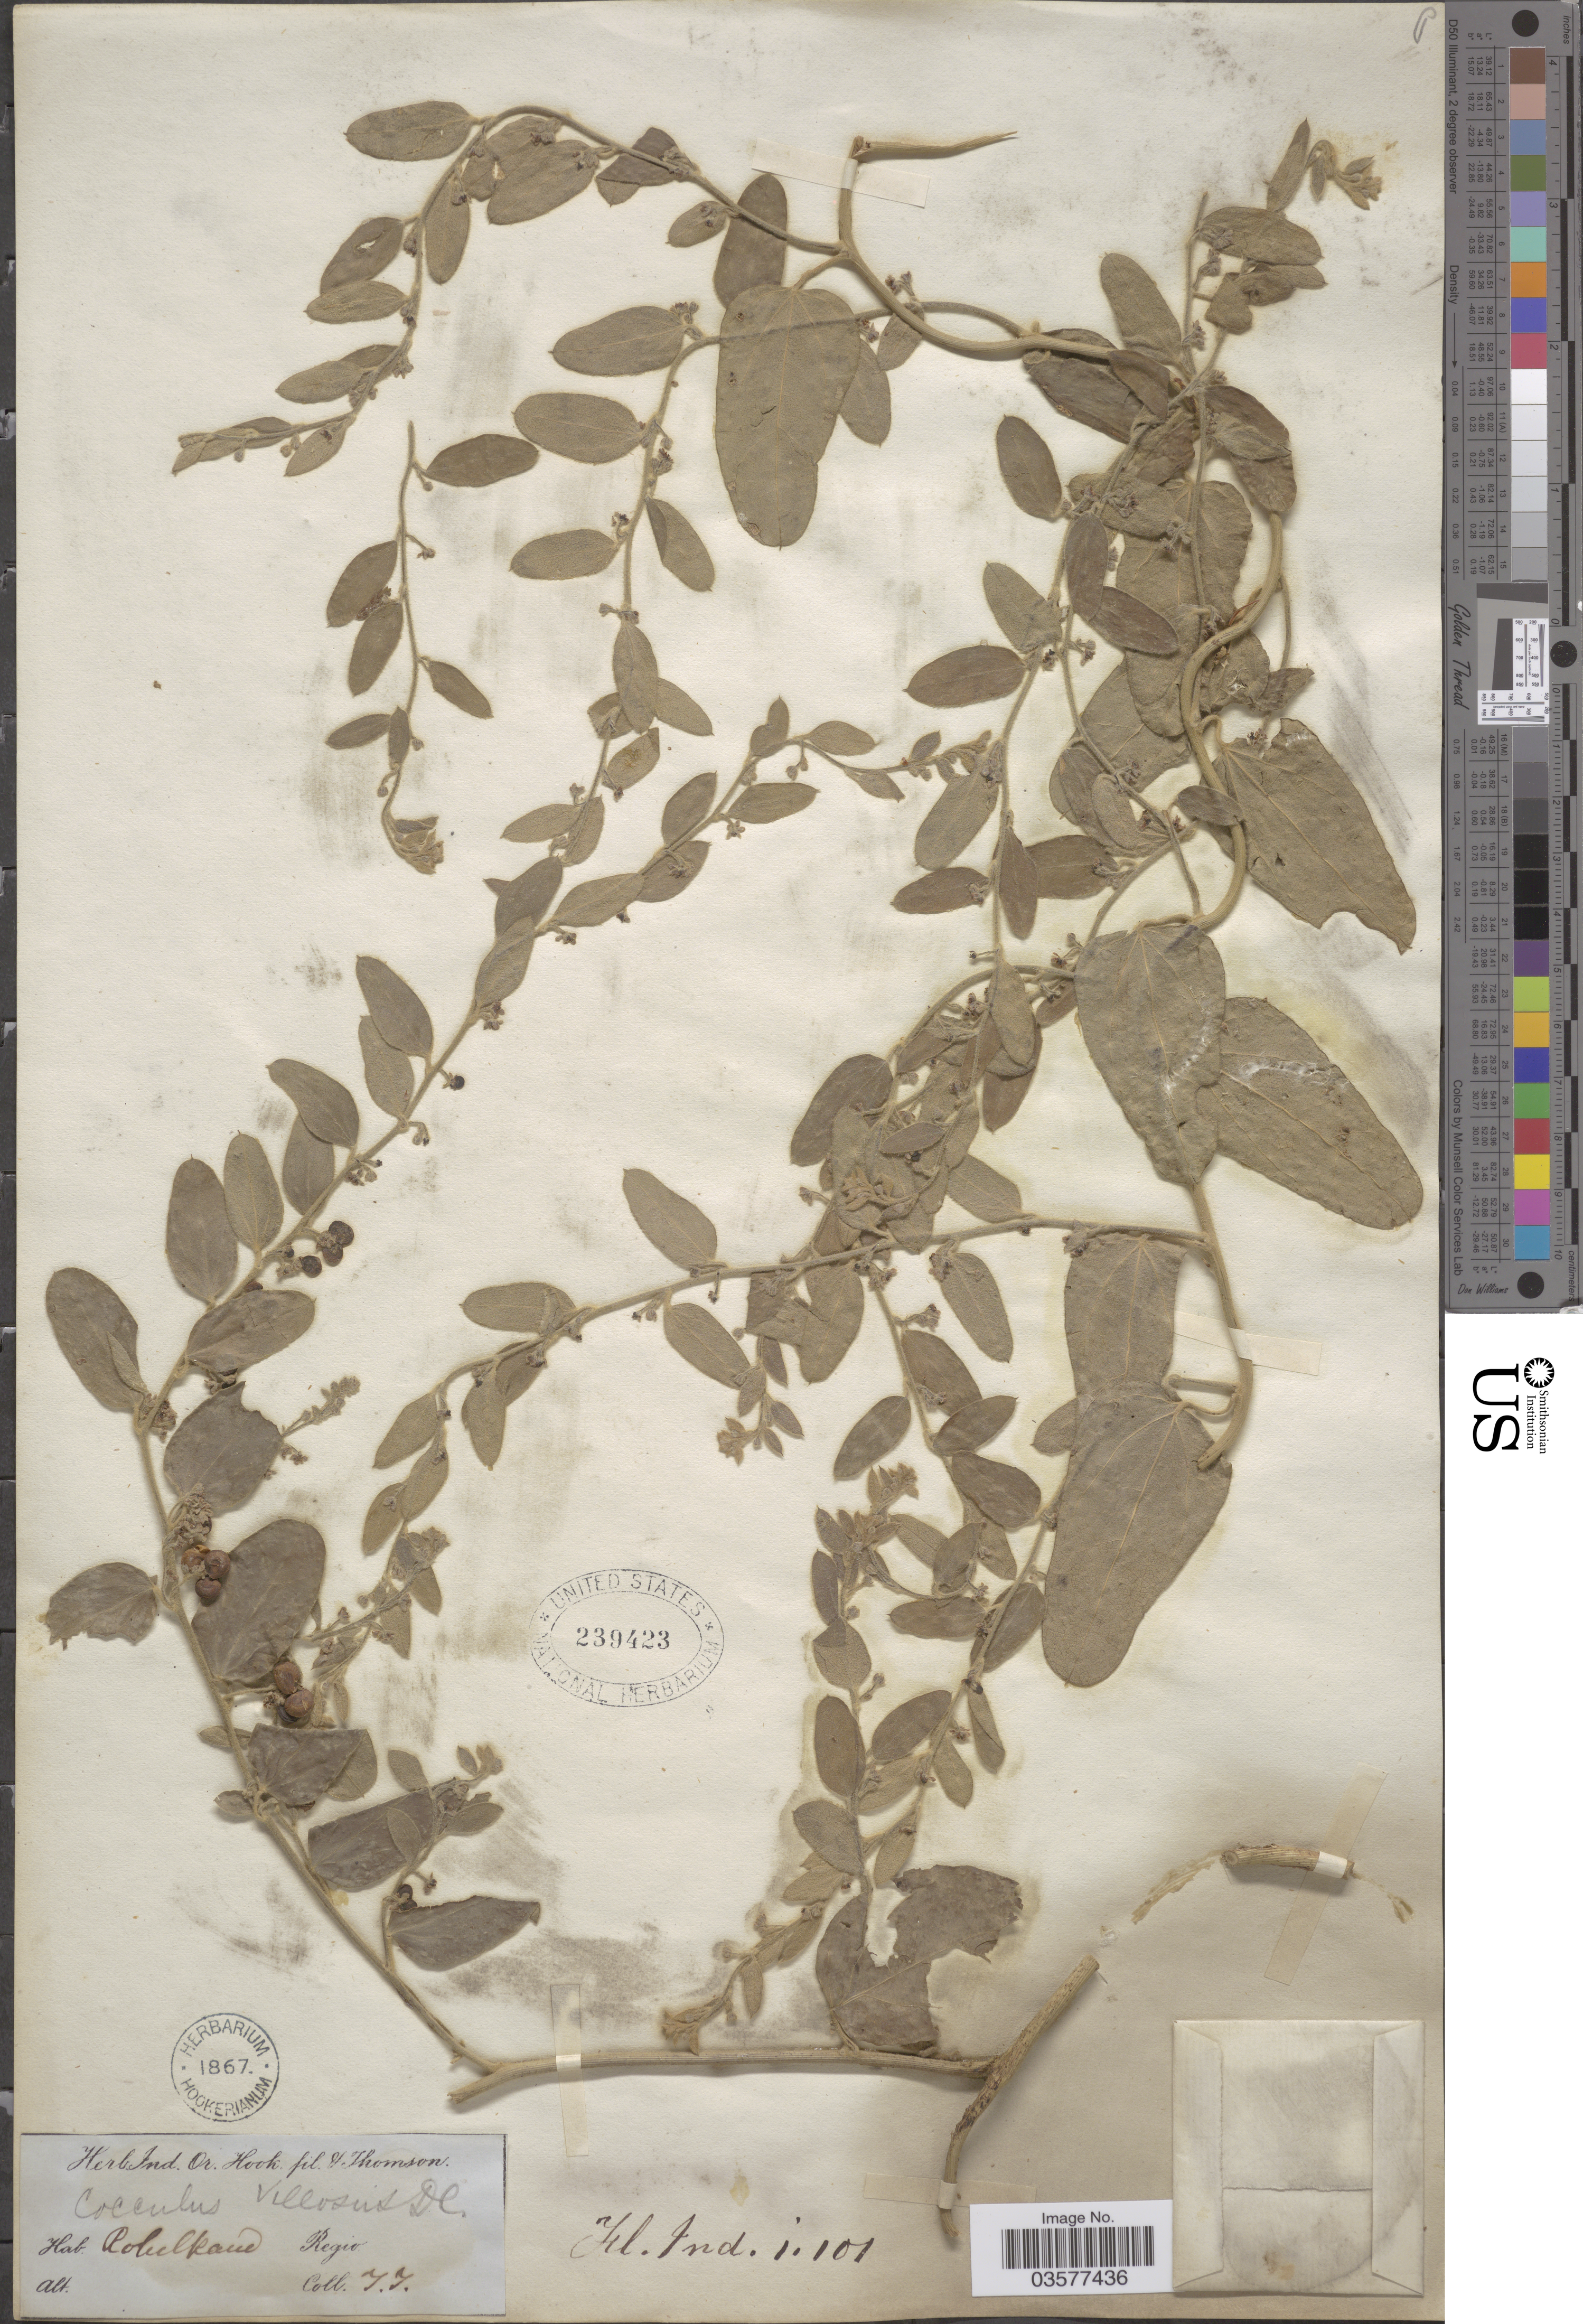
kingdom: Plantae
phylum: Tracheophyta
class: Magnoliopsida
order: Ranunculales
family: Menispermaceae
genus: Cocculus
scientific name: Cocculus hirsutus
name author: (L.) Diels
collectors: T. Thomson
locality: Robelkam [interpreted].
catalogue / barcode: US 239423